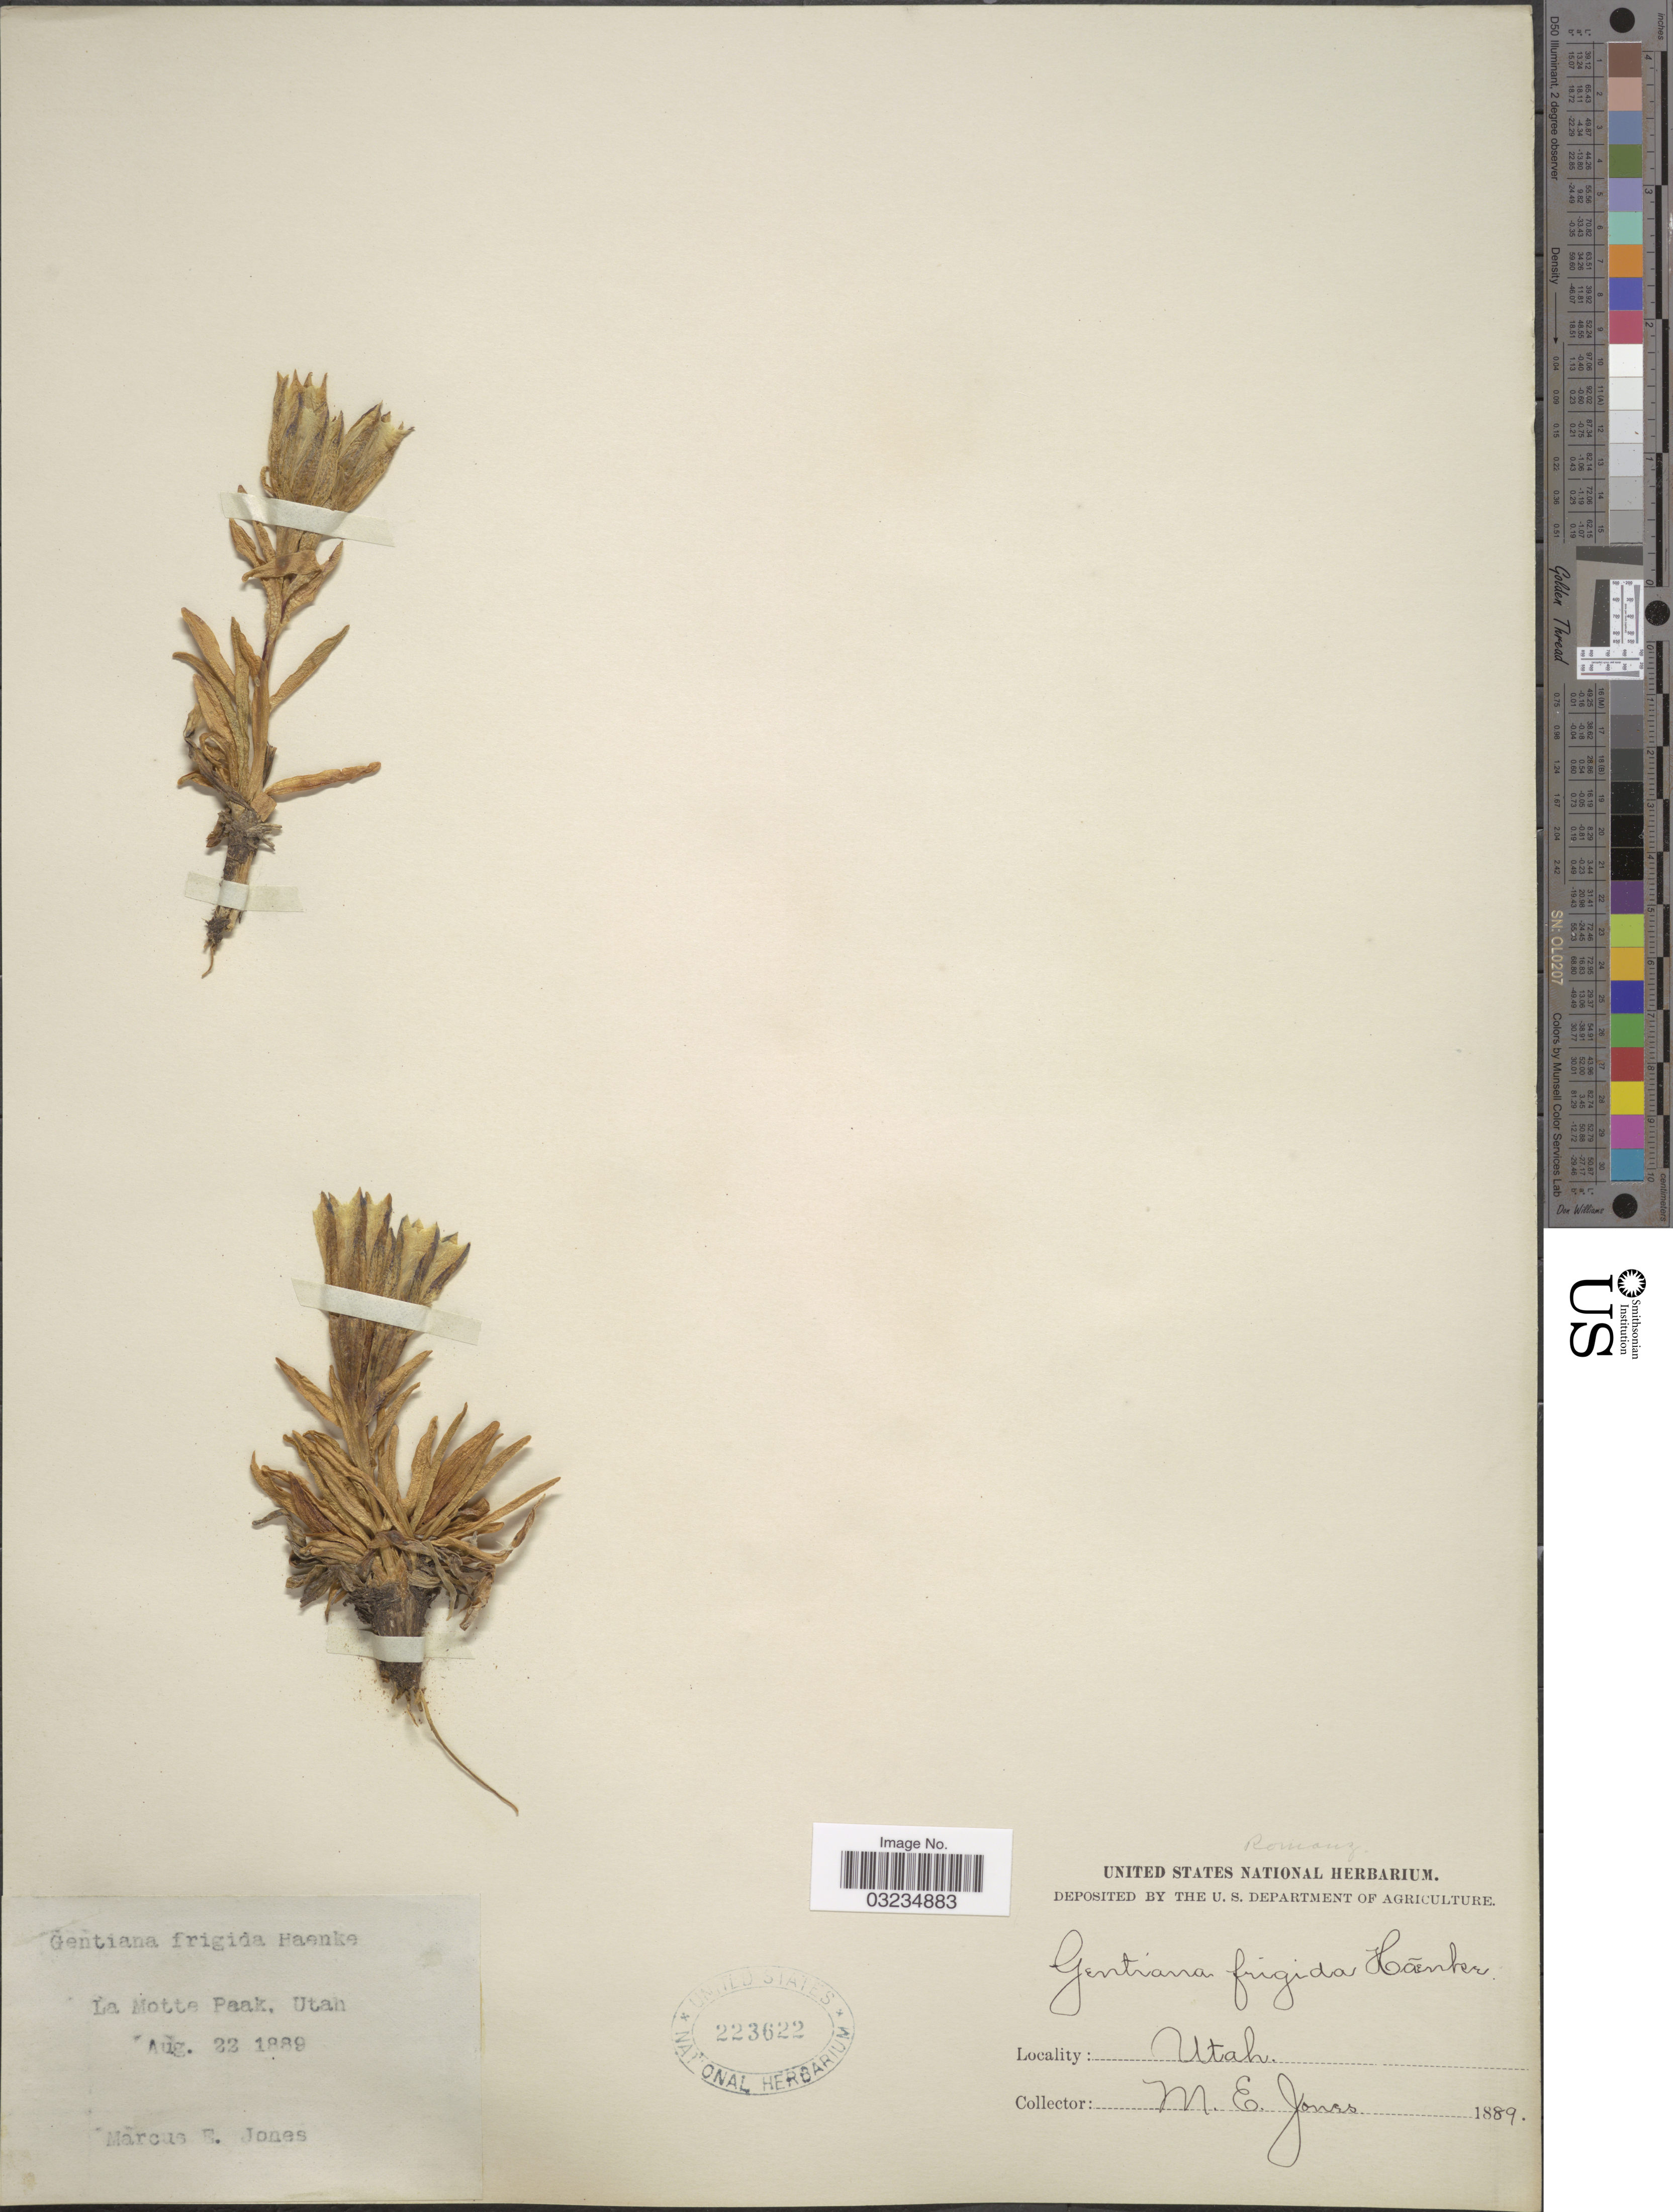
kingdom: Plantae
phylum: Tracheophyta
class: Magnoliopsida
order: Gentianales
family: Gentianaceae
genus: Gentiana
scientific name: Gentiana romanzovii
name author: Ledeb. ex Bunge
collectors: M. E. Jones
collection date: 1889-08-22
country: United States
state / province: Utah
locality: La Motte Peak.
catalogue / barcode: US 223622